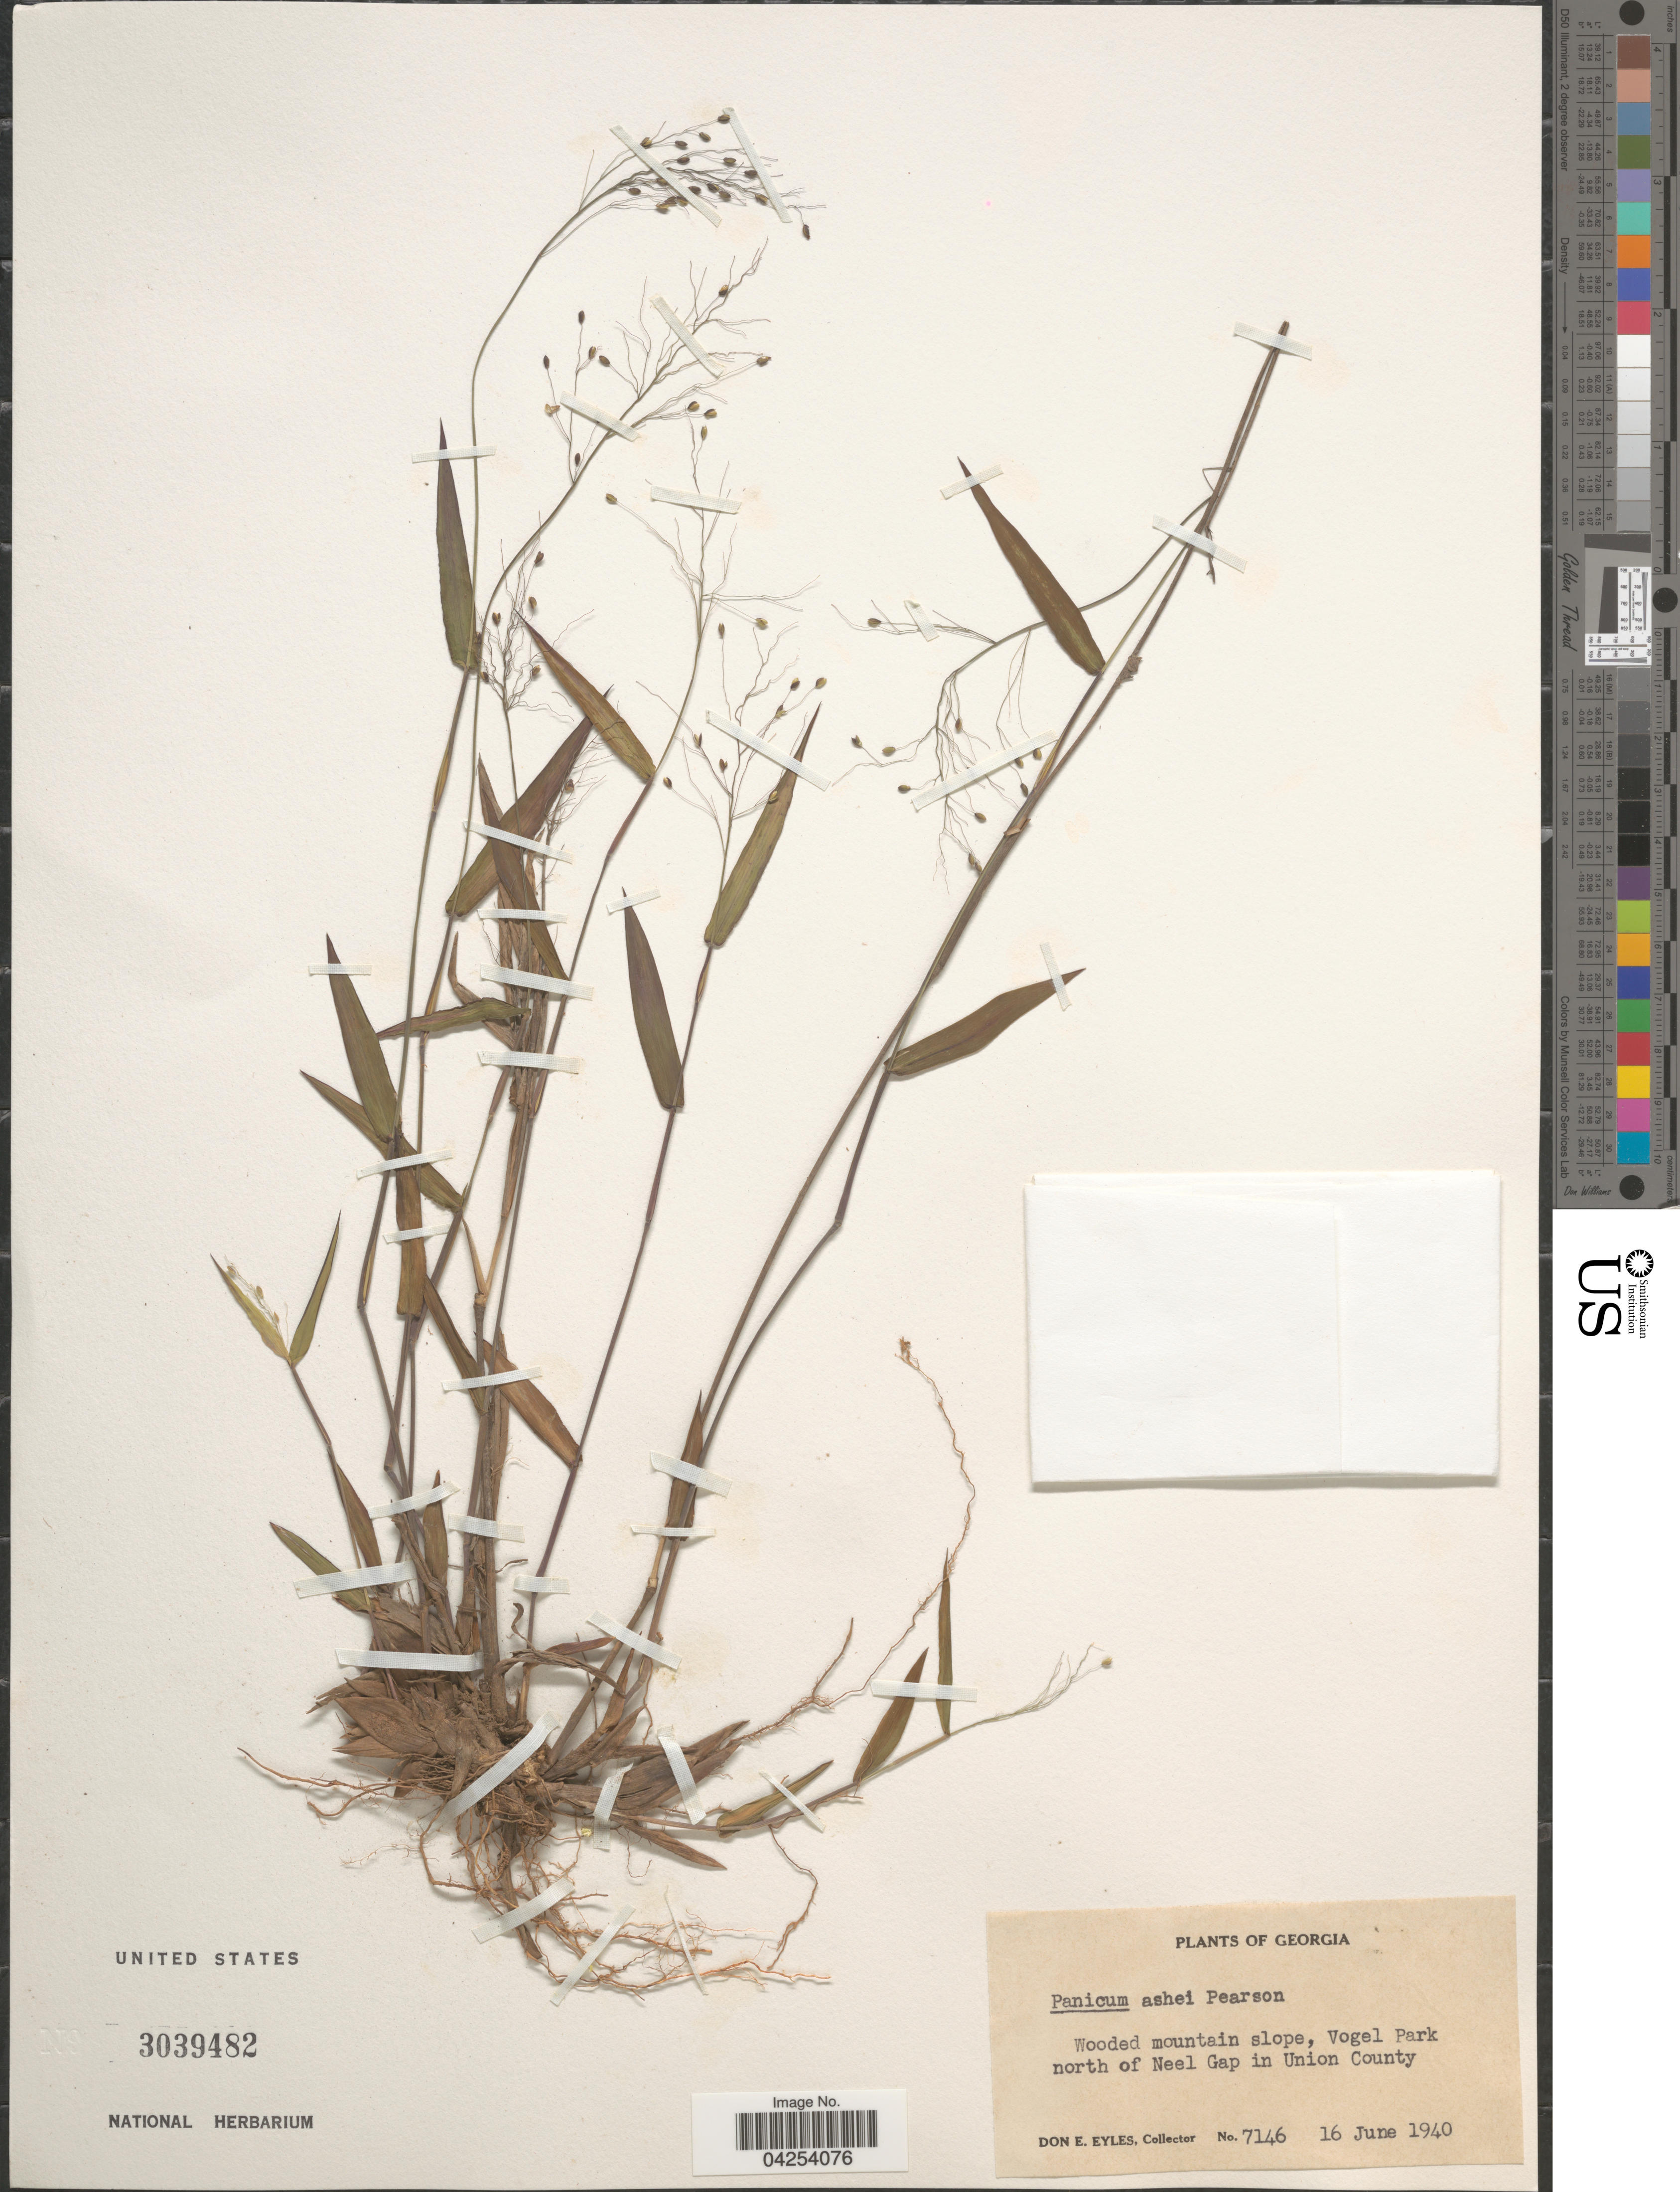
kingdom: Plantae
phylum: Tracheophyta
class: Liliopsida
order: Poales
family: Poaceae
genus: Dichanthelium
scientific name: Dichanthelium commutatum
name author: (Schult.) Gould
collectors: D. Eyles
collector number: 7146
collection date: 1940-06-16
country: United States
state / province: Georgia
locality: Wooded mountain slope, Vogel Park north of Neel Gap in Union County.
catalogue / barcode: US 3039482